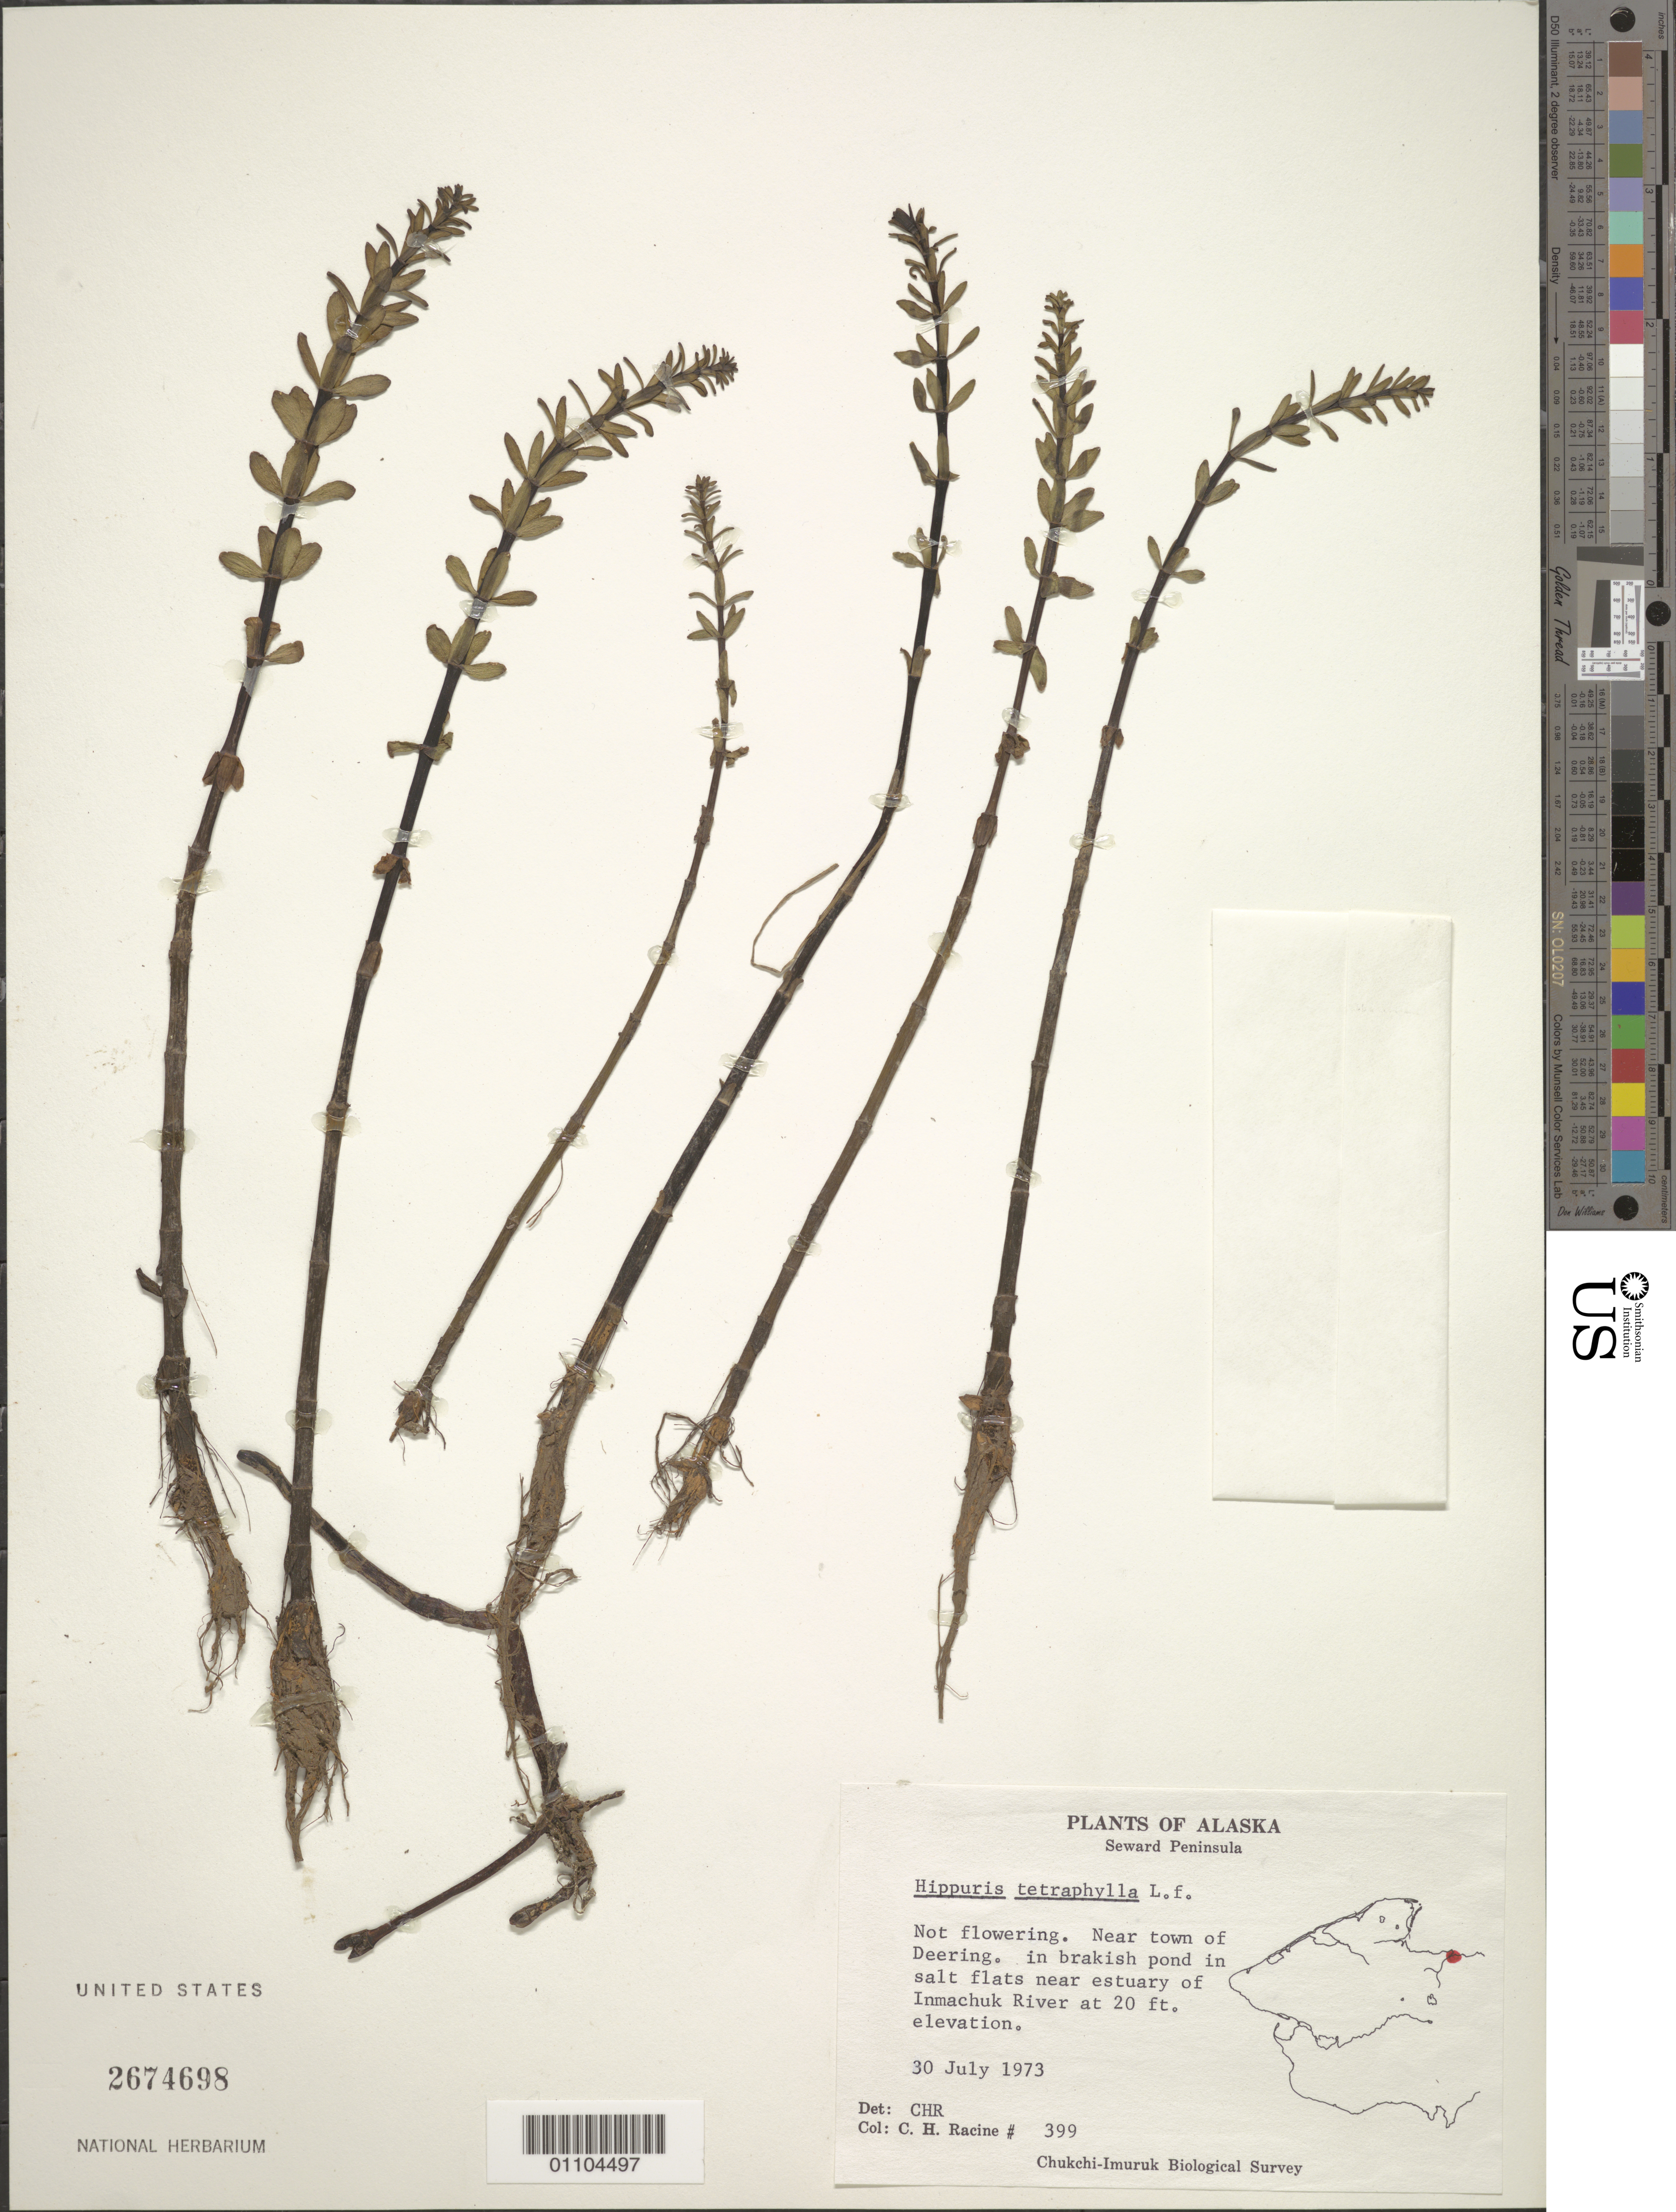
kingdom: Plantae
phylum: Tracheophyta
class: Magnoliopsida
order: Lamiales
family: Plantaginaceae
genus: Hippuris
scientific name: Hippuris tetraphylla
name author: L. f.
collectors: C. Racine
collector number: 399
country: United States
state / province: Alaska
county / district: Seward Peninsula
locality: Neasrtown of Deering, salt flats nar estuaru of Inmachuk River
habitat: Brackish pond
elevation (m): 20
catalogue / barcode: US 2674698